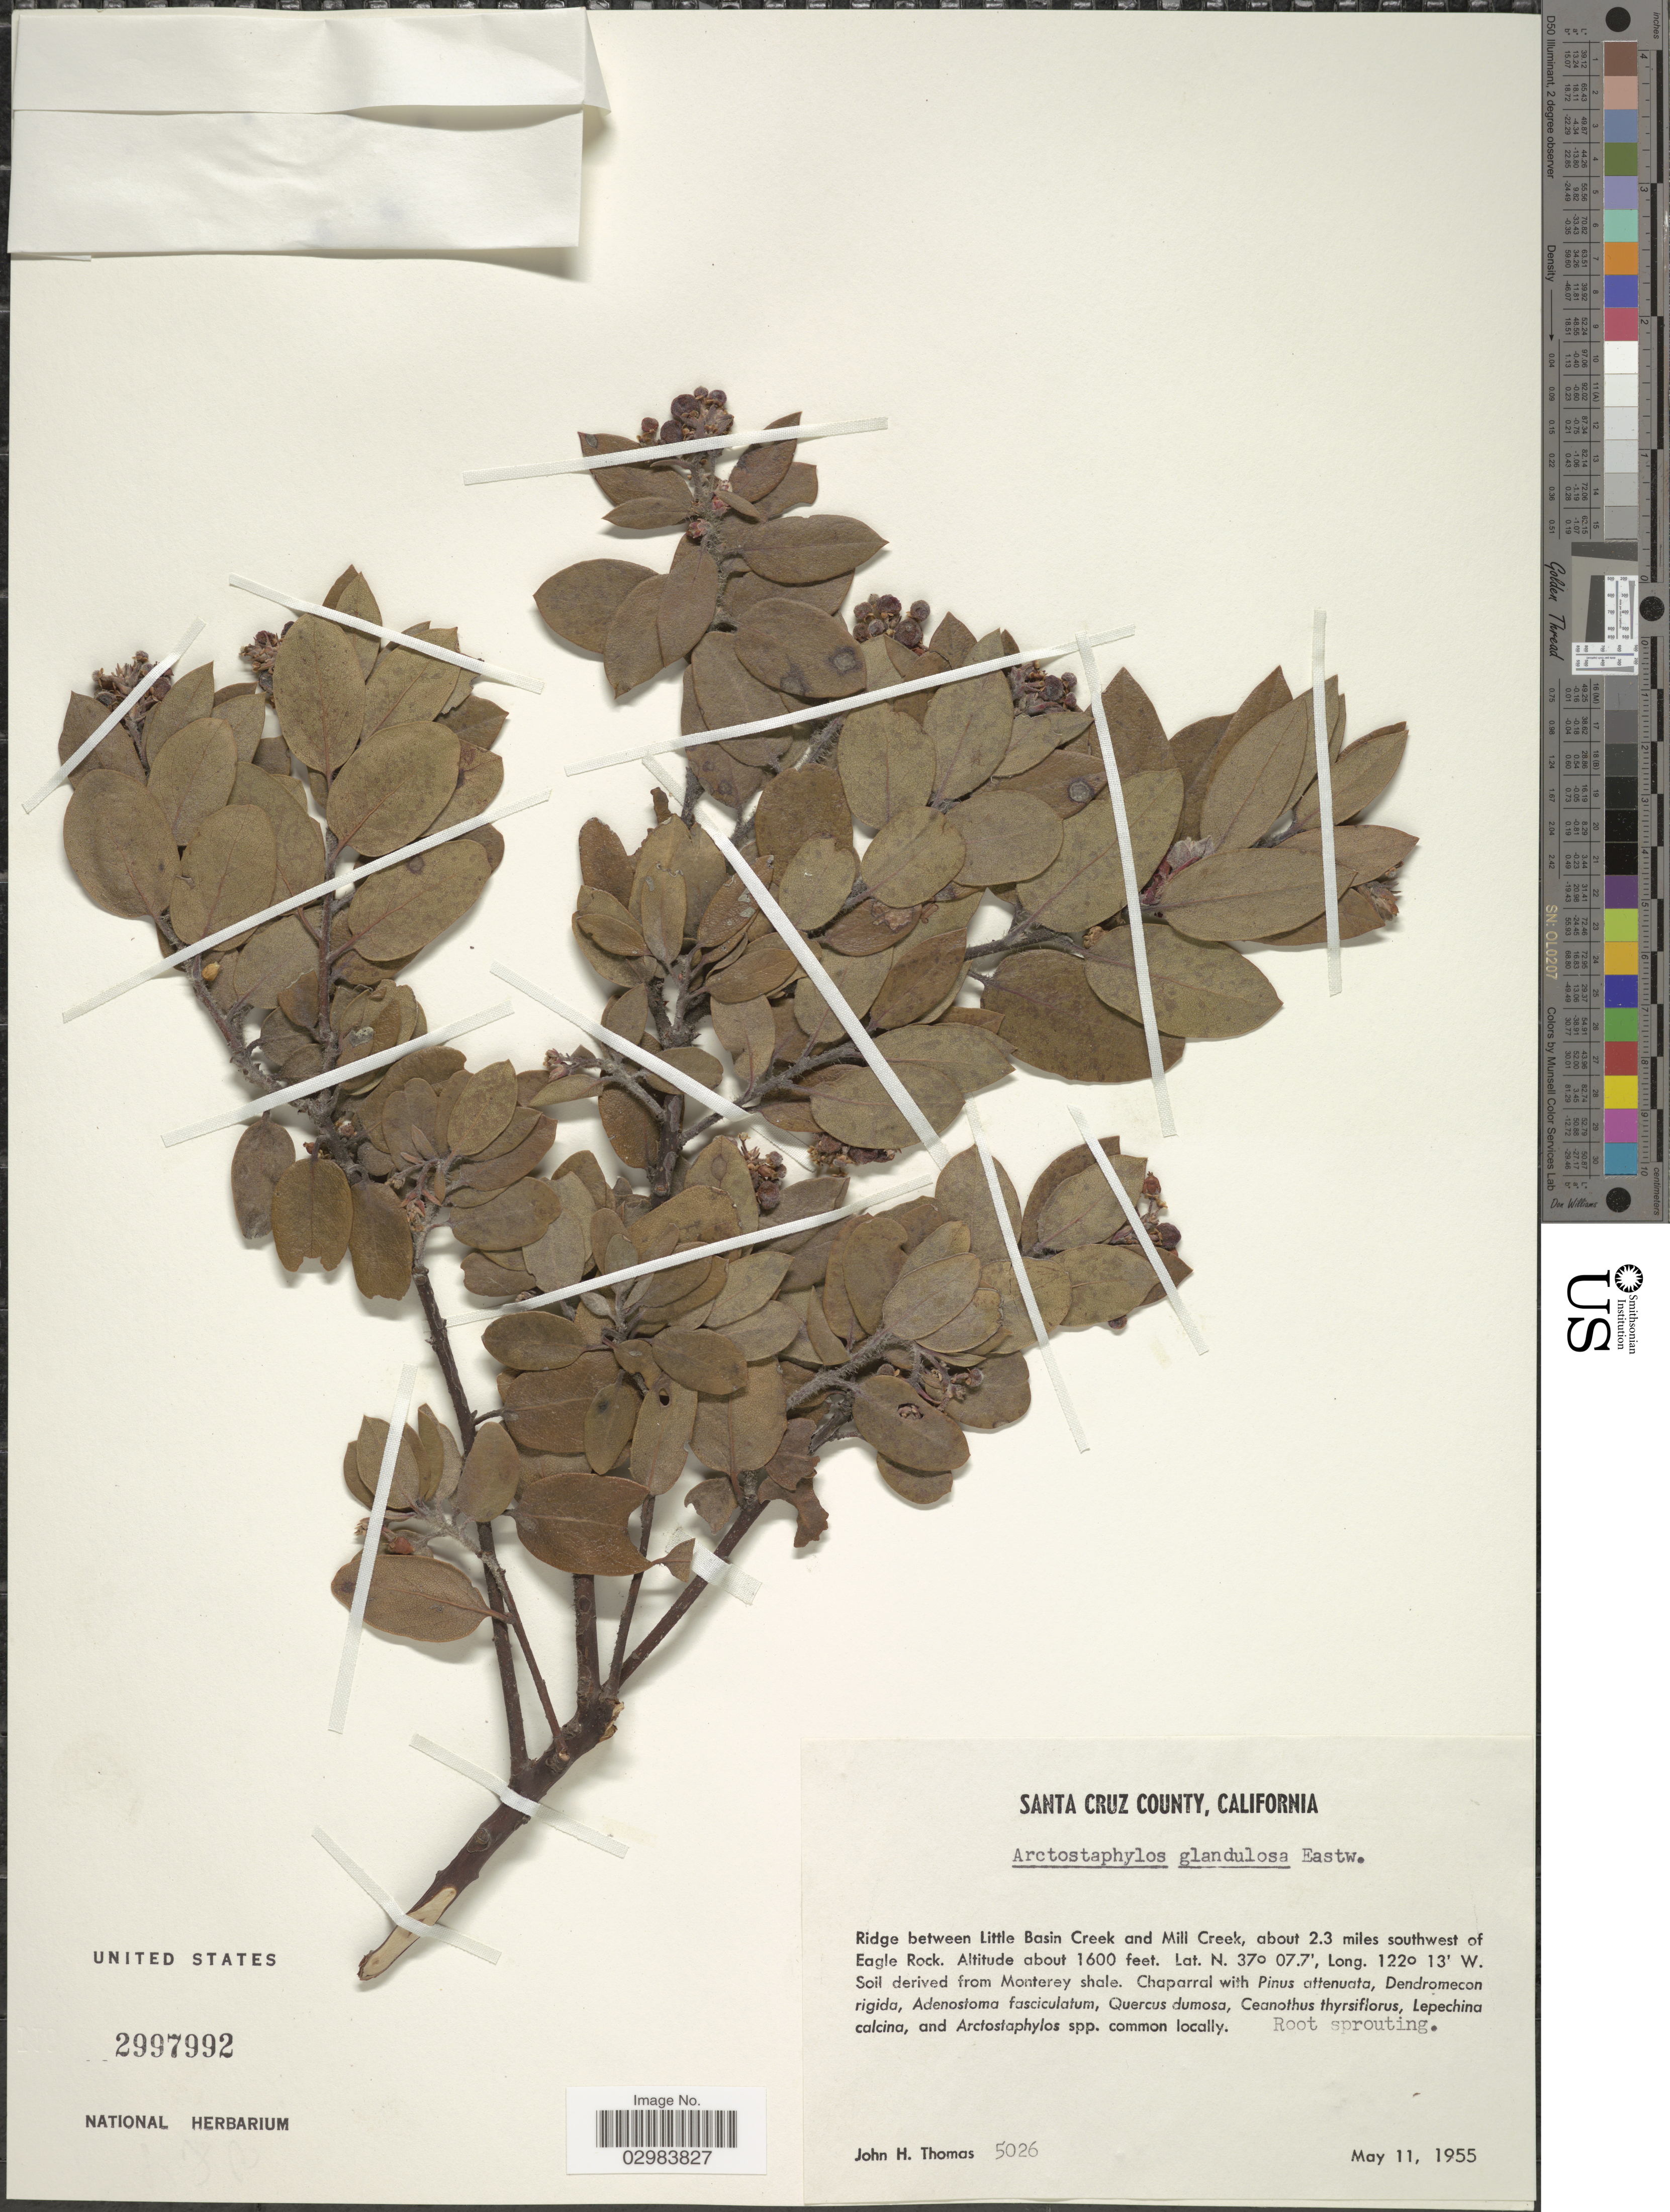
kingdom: Plantae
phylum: Tracheophyta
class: Magnoliopsida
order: Ericales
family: Ericaceae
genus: Arctostaphylos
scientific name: Arctostaphylos glandulosa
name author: Eastw.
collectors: J. H. Thomas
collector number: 5026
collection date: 1955-05-11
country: United States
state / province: California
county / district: Santa Cruz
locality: Santa Cruz County. Ridge between Little Basin Creek and Mill Creek, about 2.3 miles southwest of Eagle Rock.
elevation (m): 488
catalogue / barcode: US 2997992